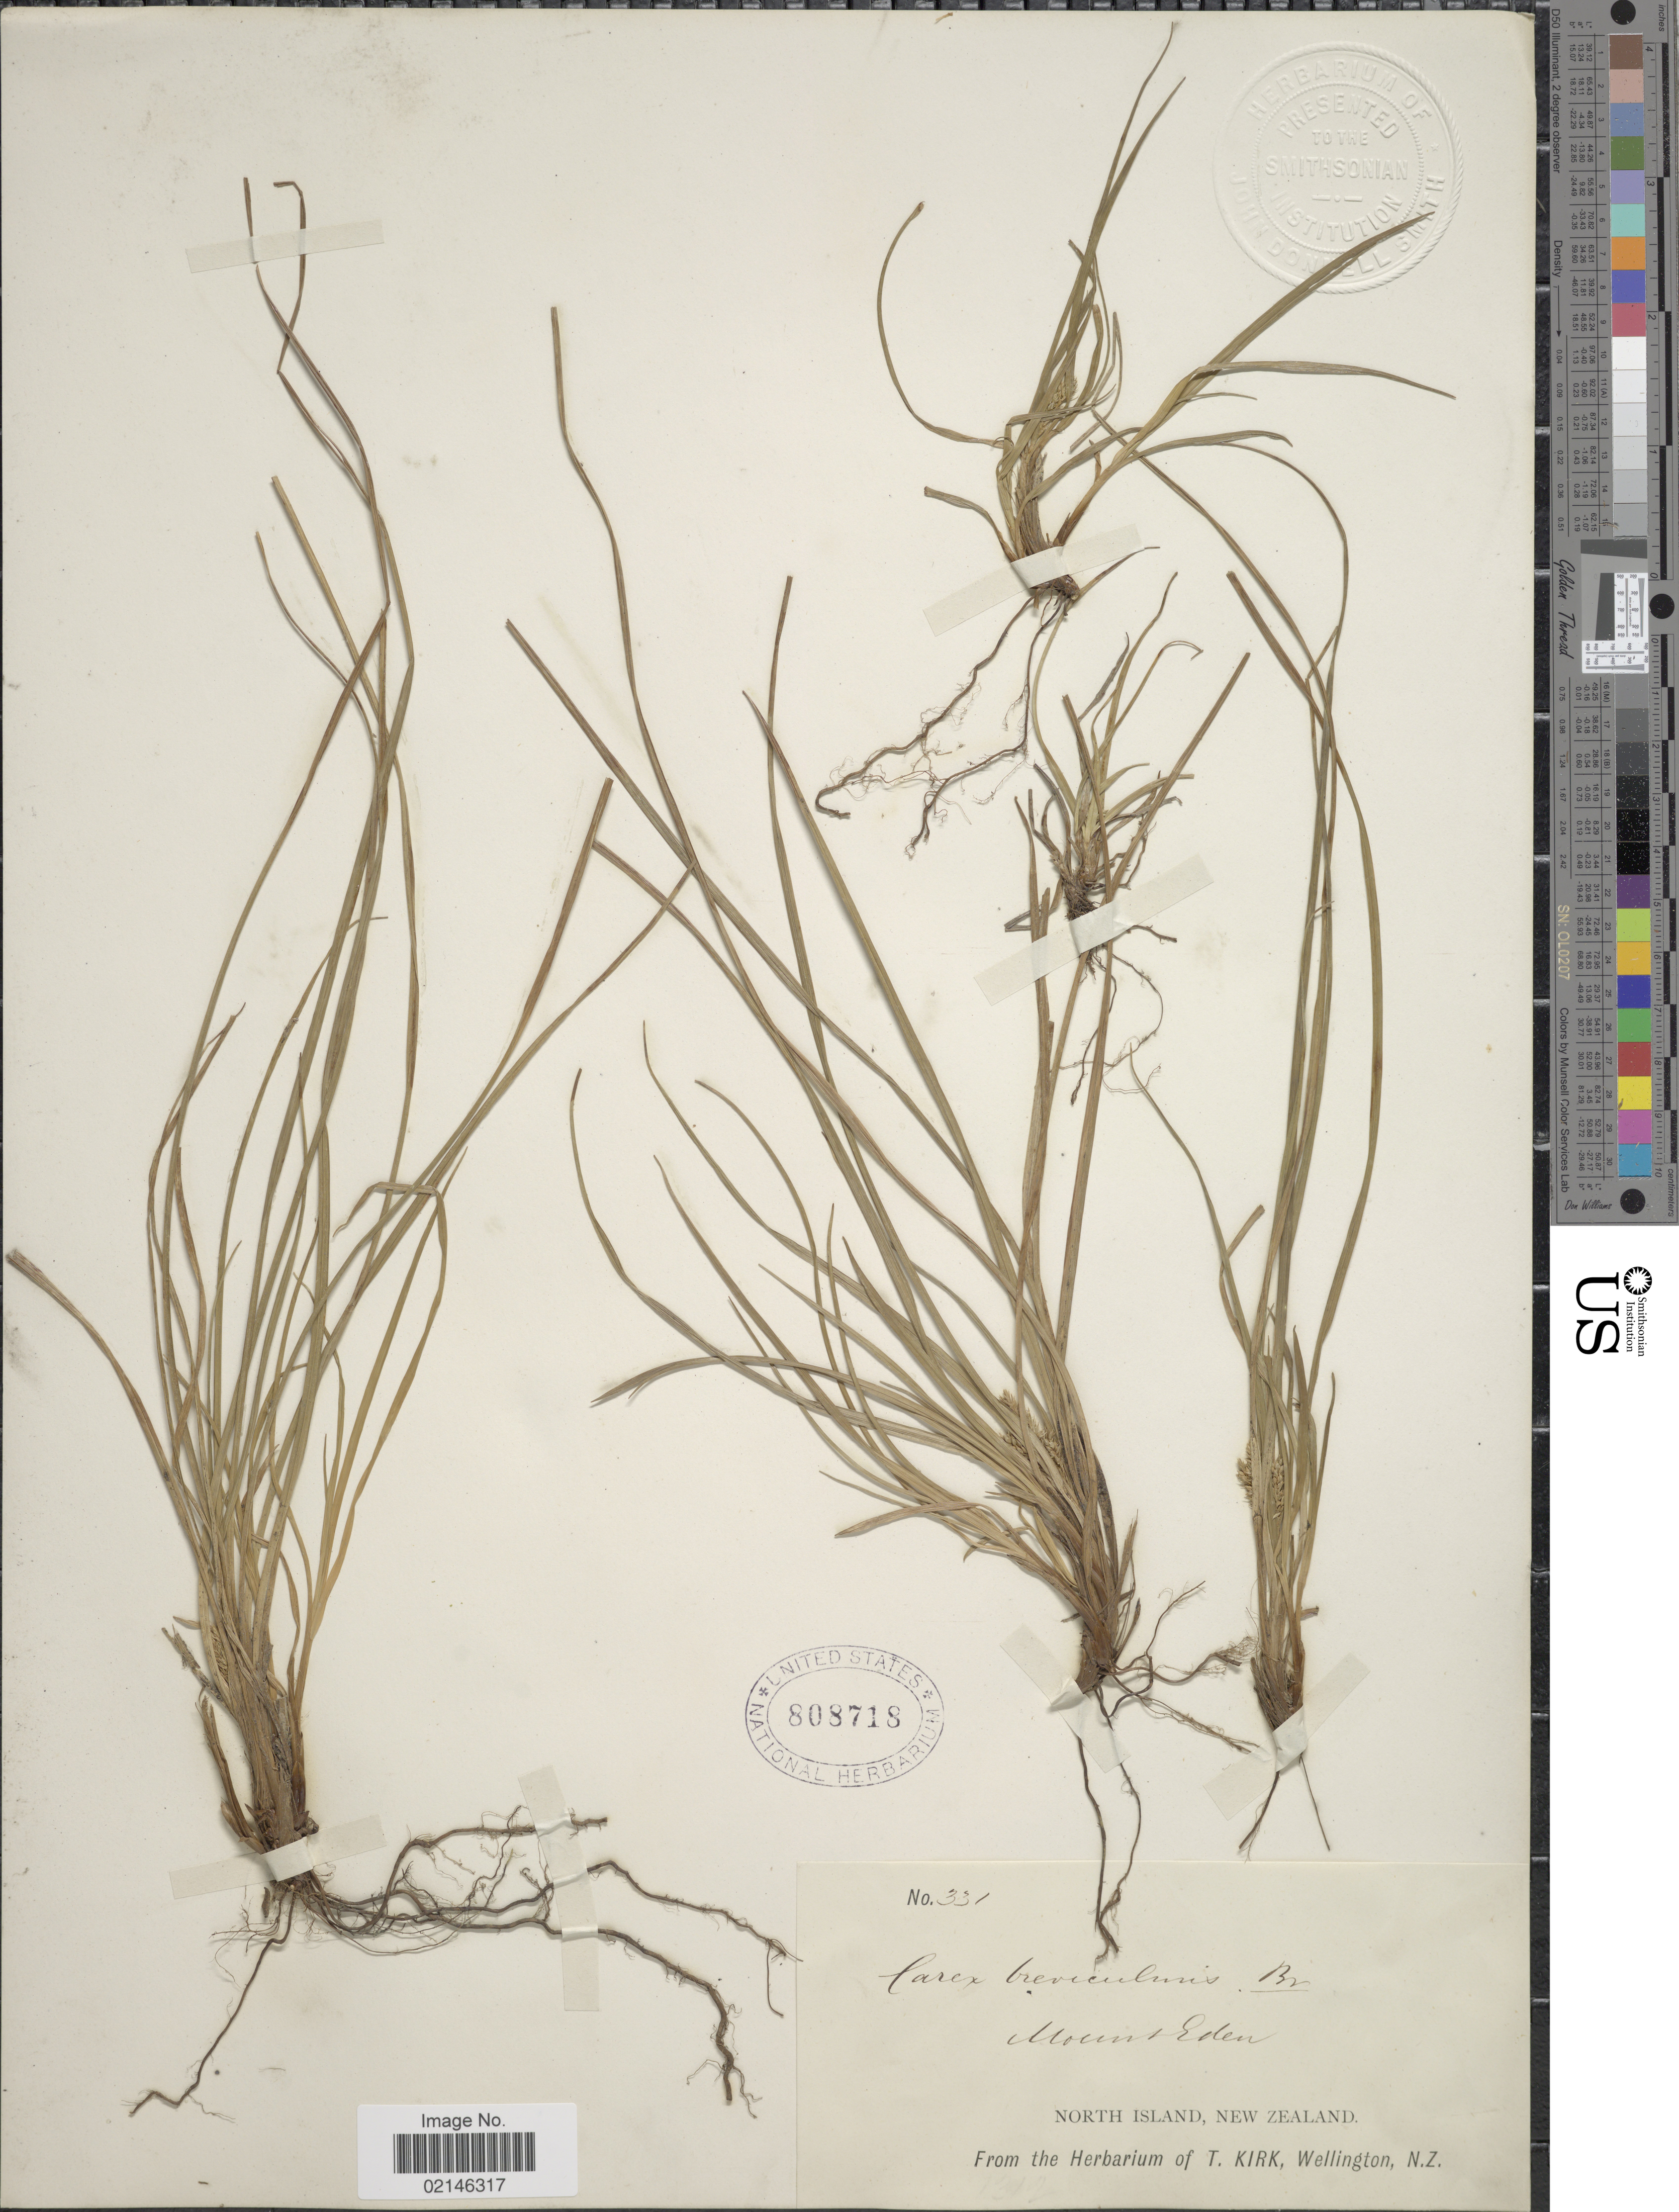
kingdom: Plantae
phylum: Tracheophyta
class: Liliopsida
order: Poales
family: Cyperaceae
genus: Carex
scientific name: Carex breviculmis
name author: R. Br.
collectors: ex herb. T. Kirk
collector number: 331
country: New Zealand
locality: Mount Eden. North Island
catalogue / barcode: US 808718